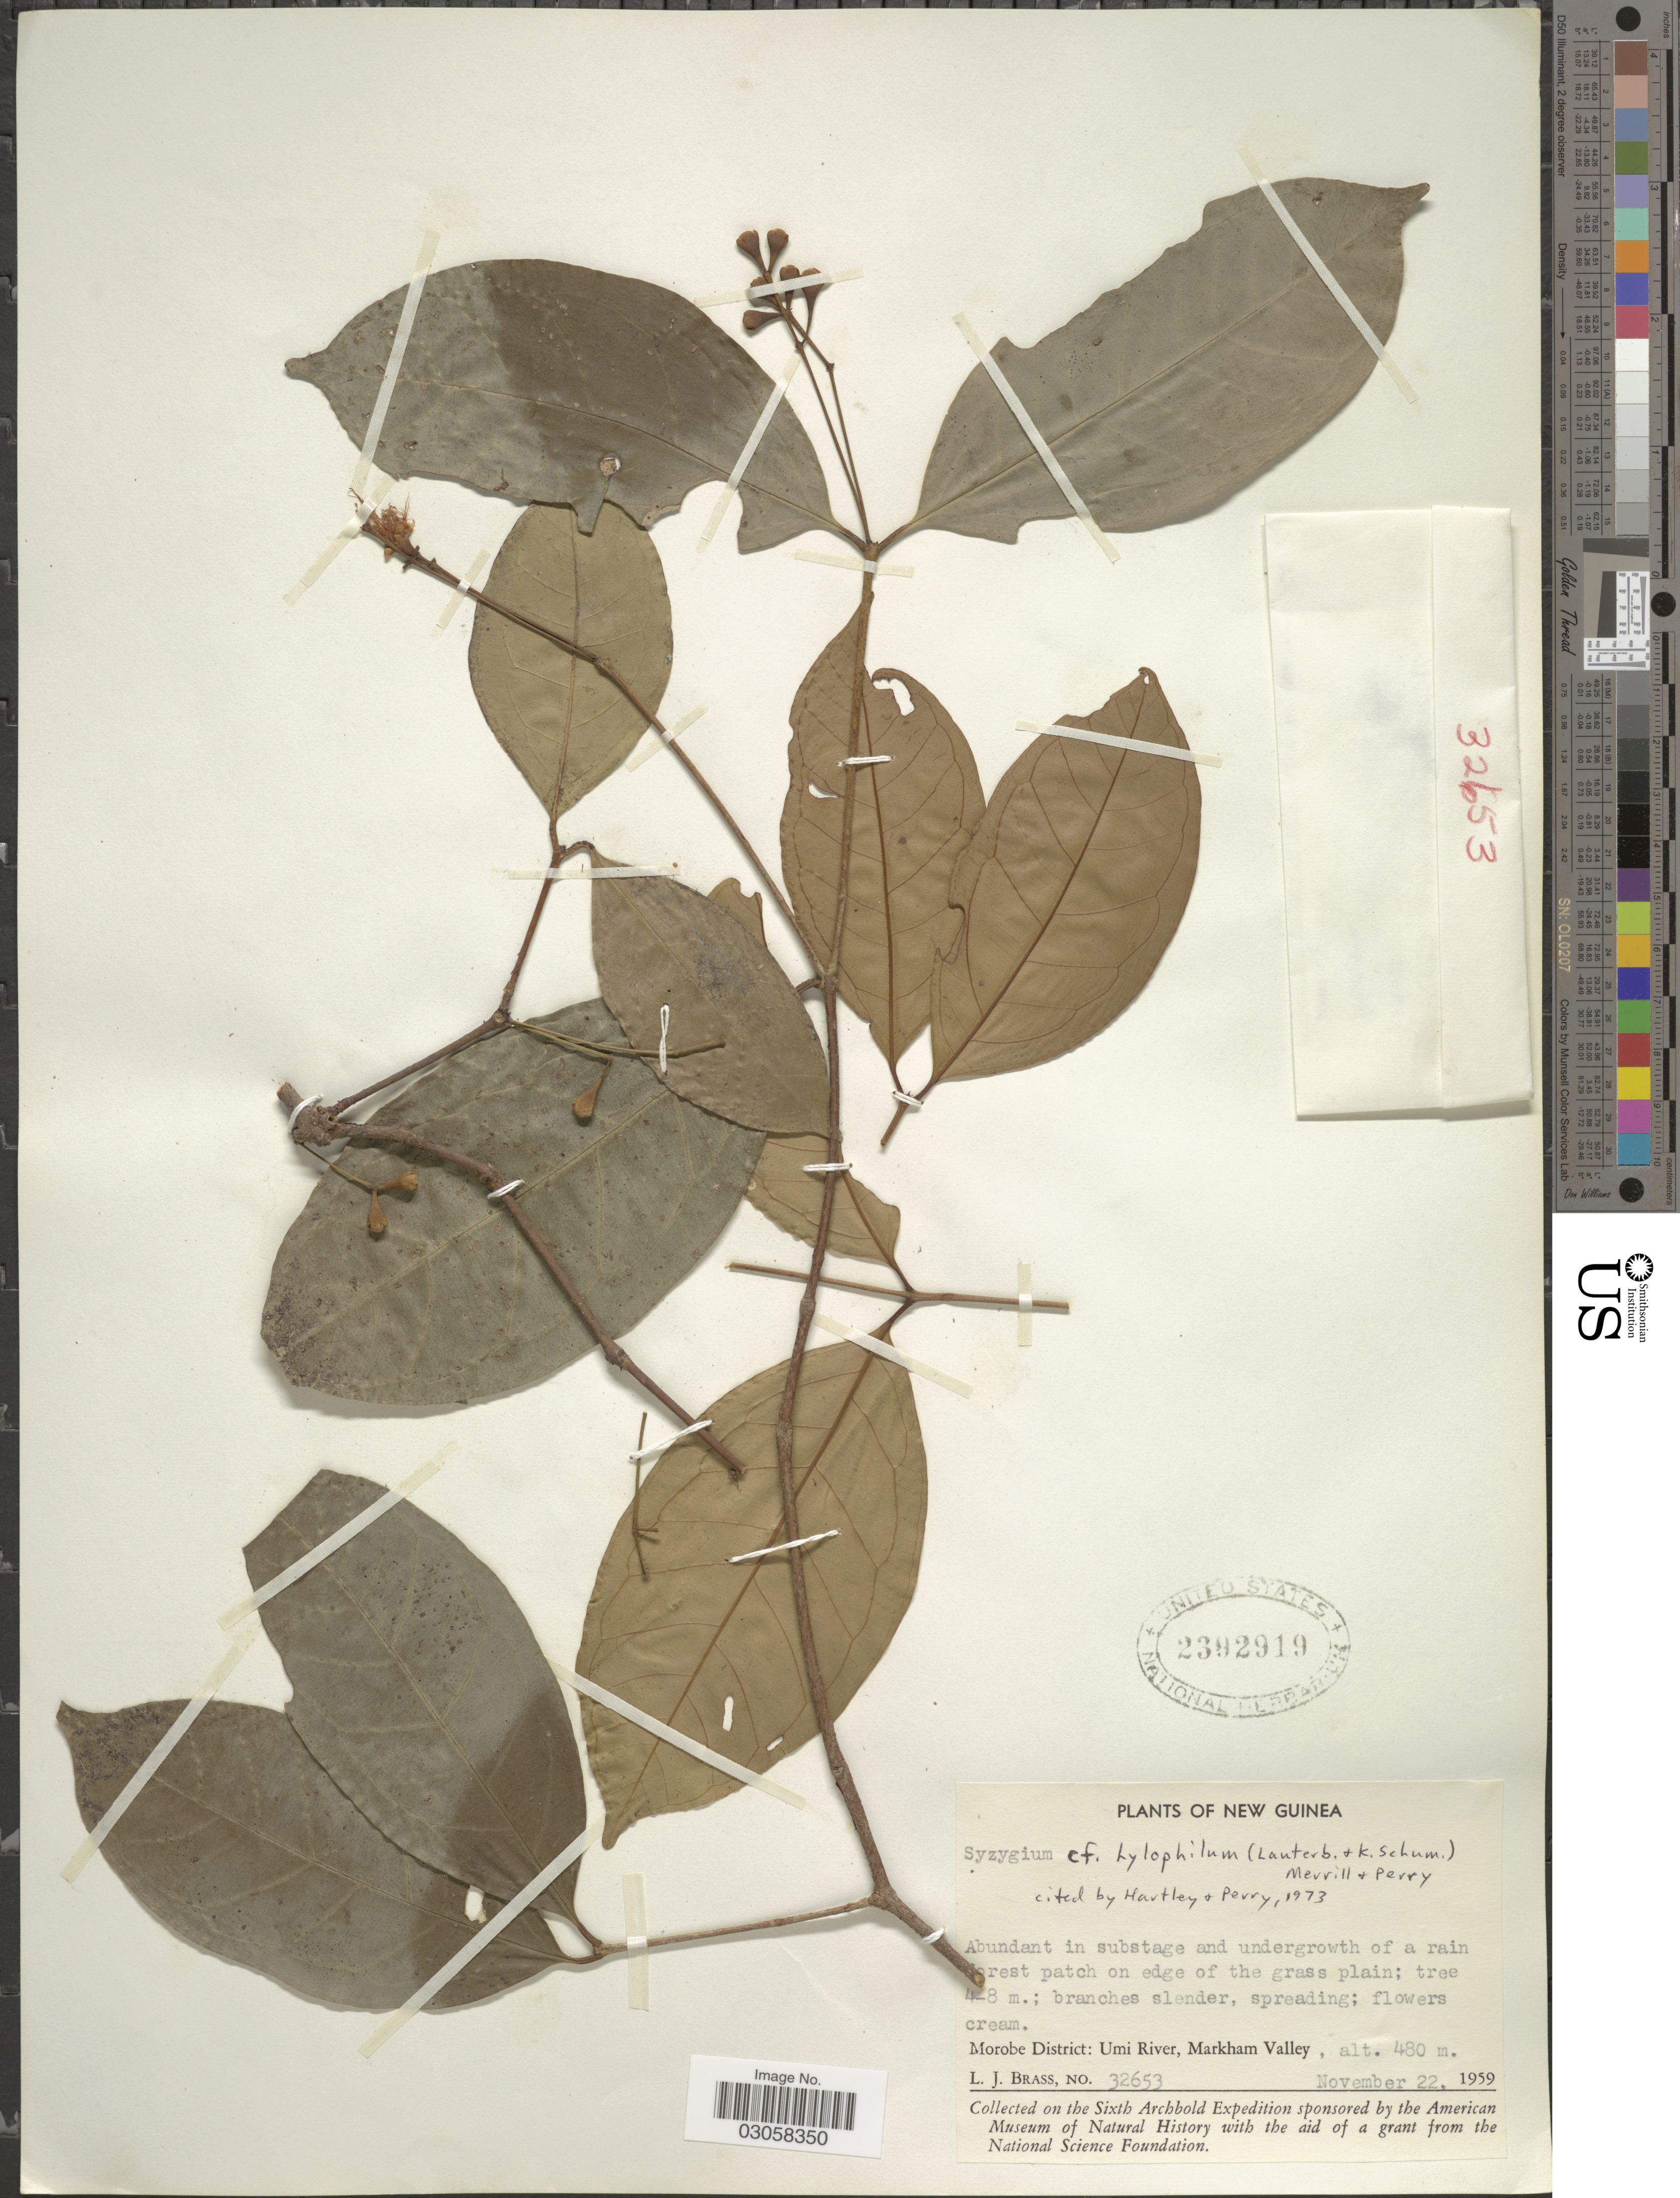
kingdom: Plantae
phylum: Tracheophyta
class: Magnoliopsida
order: Myrtales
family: Myrtaceae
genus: Syzygium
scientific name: Syzygium hylophilum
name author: (Lauterb. & K. Schum.) Merr. & L.M. Perry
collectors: L. J. Brass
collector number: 32653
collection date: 1959-11-22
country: Papua New Guinea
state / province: Morobe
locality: New Guinea. Morobe District: Umi River, Markham Valley.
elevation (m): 480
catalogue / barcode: US 2392919